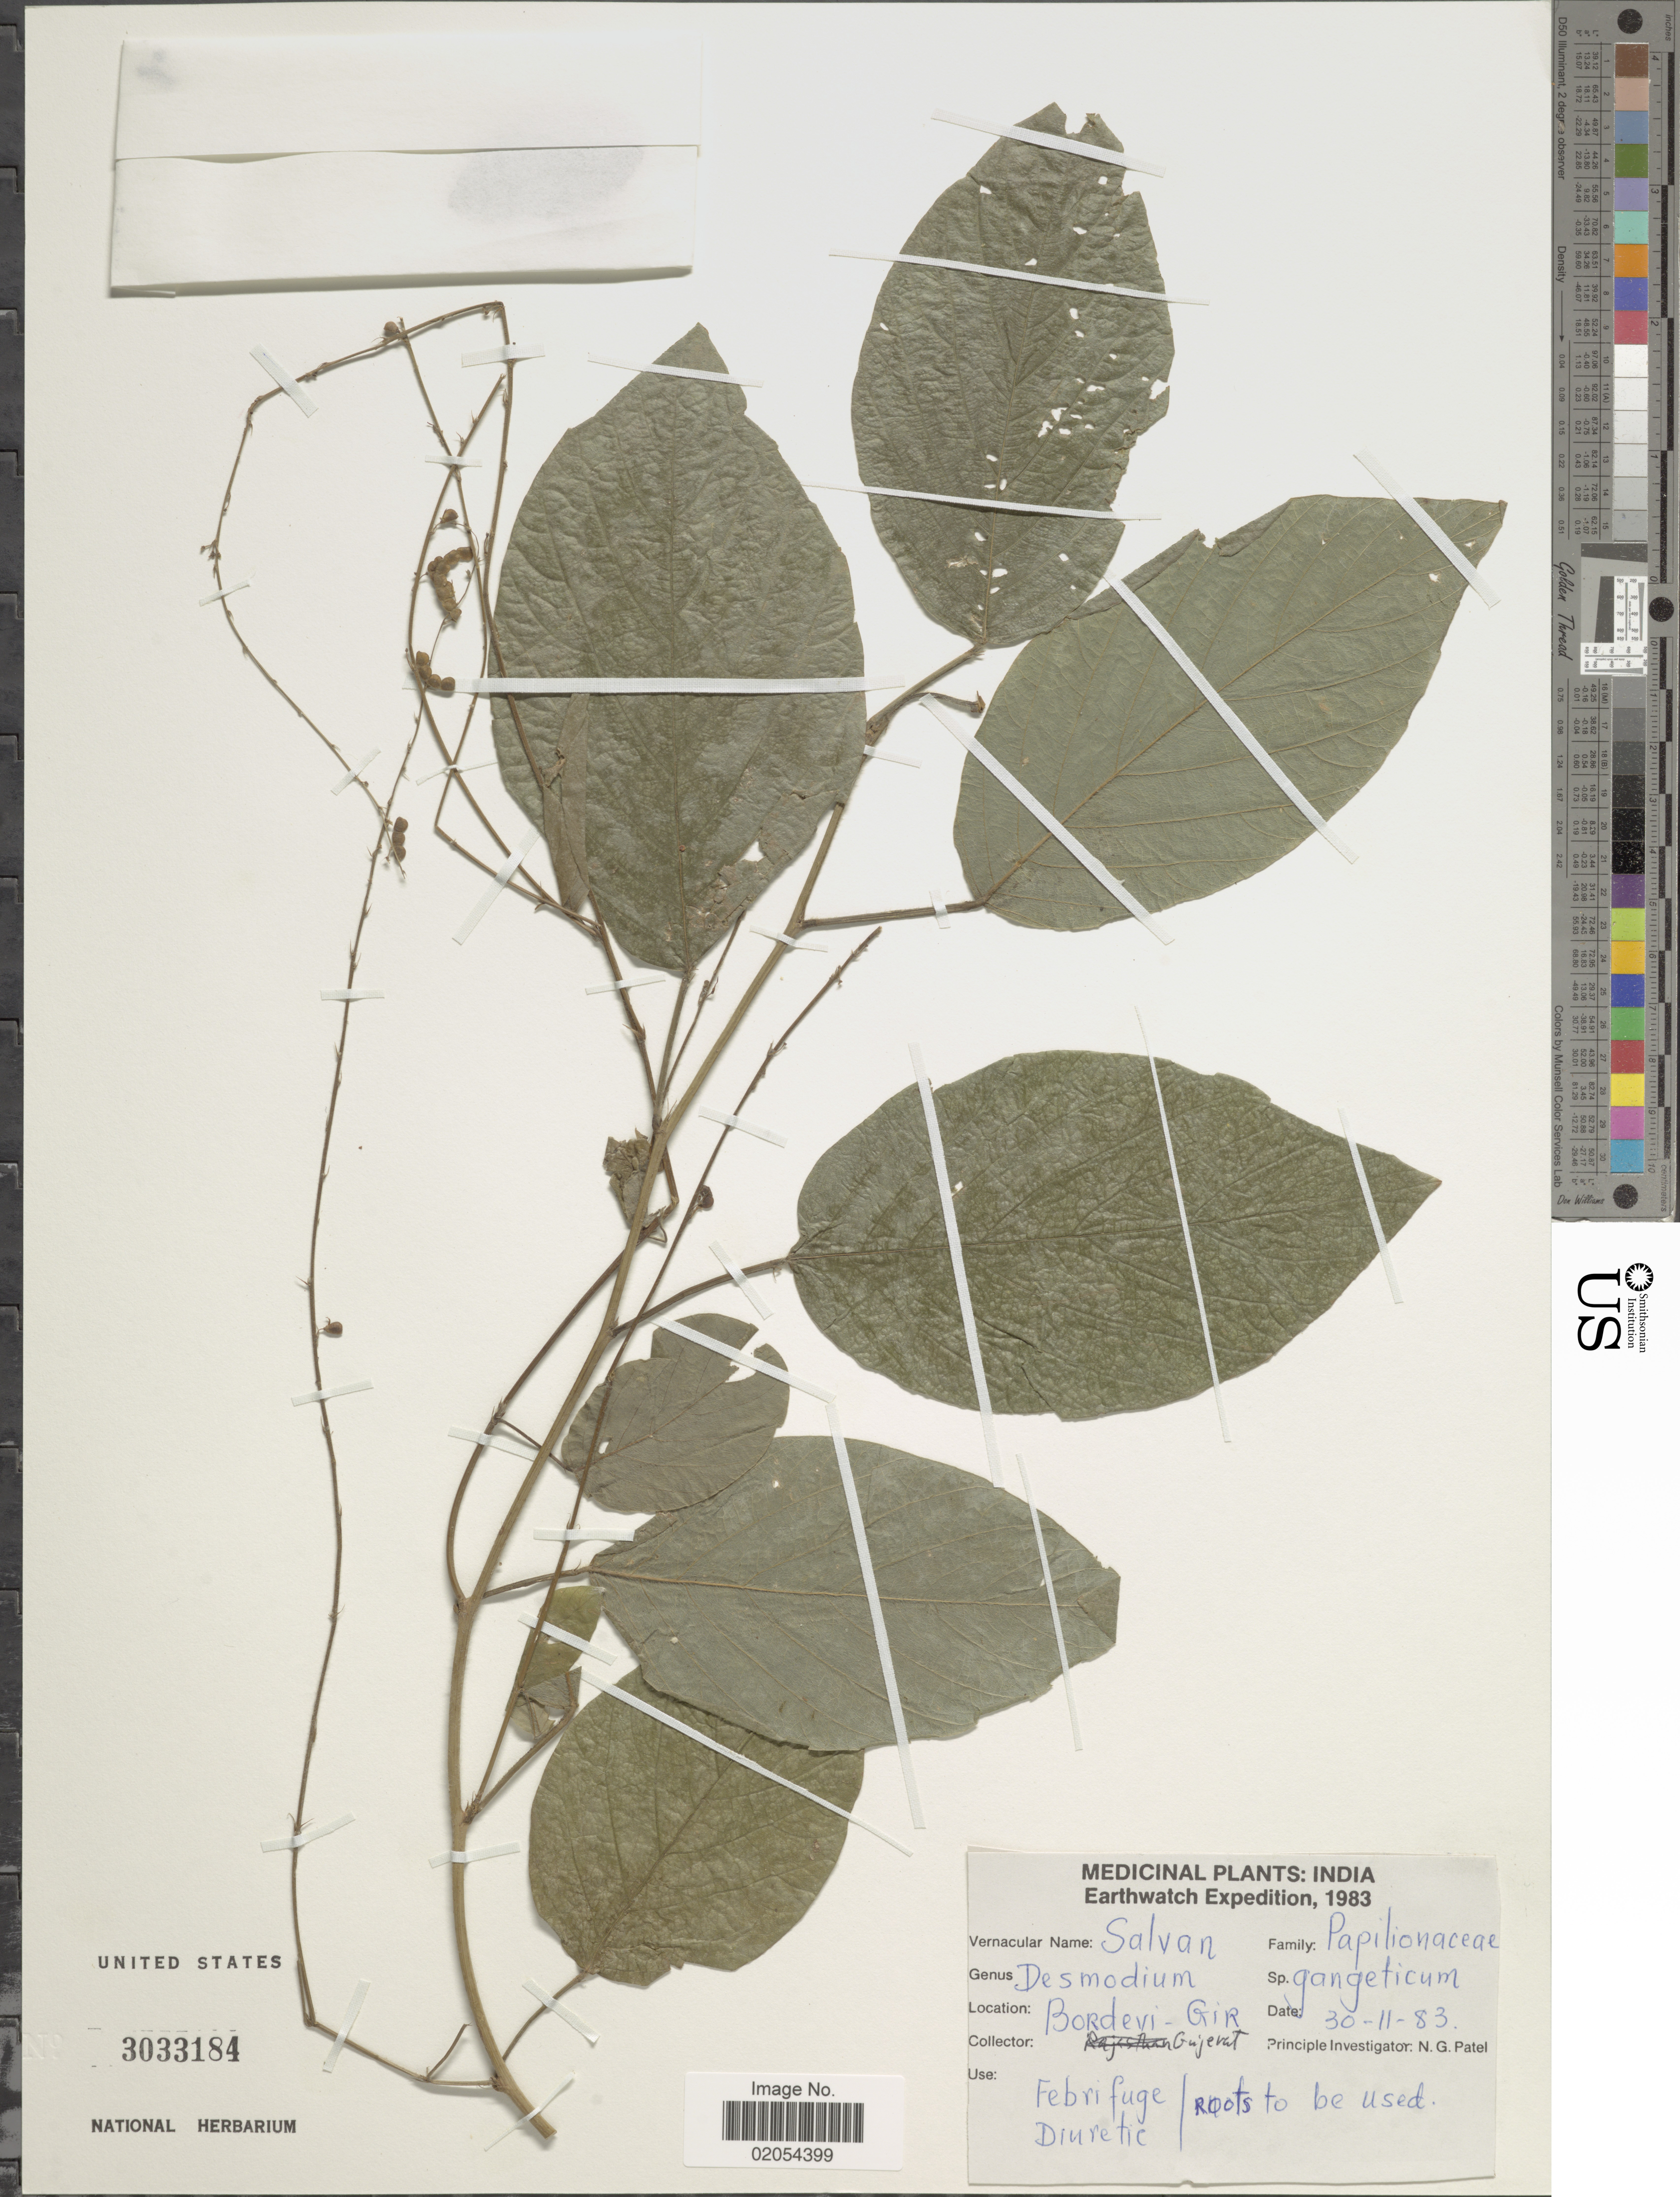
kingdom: Plantae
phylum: Tracheophyta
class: Magnoliopsida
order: Fabales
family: Fabaceae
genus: Pleurolobus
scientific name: Pleurolobus gangeticus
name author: (L.) J. St.-Hil. ex H. Ohashi & K. Ohashi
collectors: Gujevat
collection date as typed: Transcribed d/m/y: 30/11/83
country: India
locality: Earthwatch, Bordevi-Gir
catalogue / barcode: US 3033184